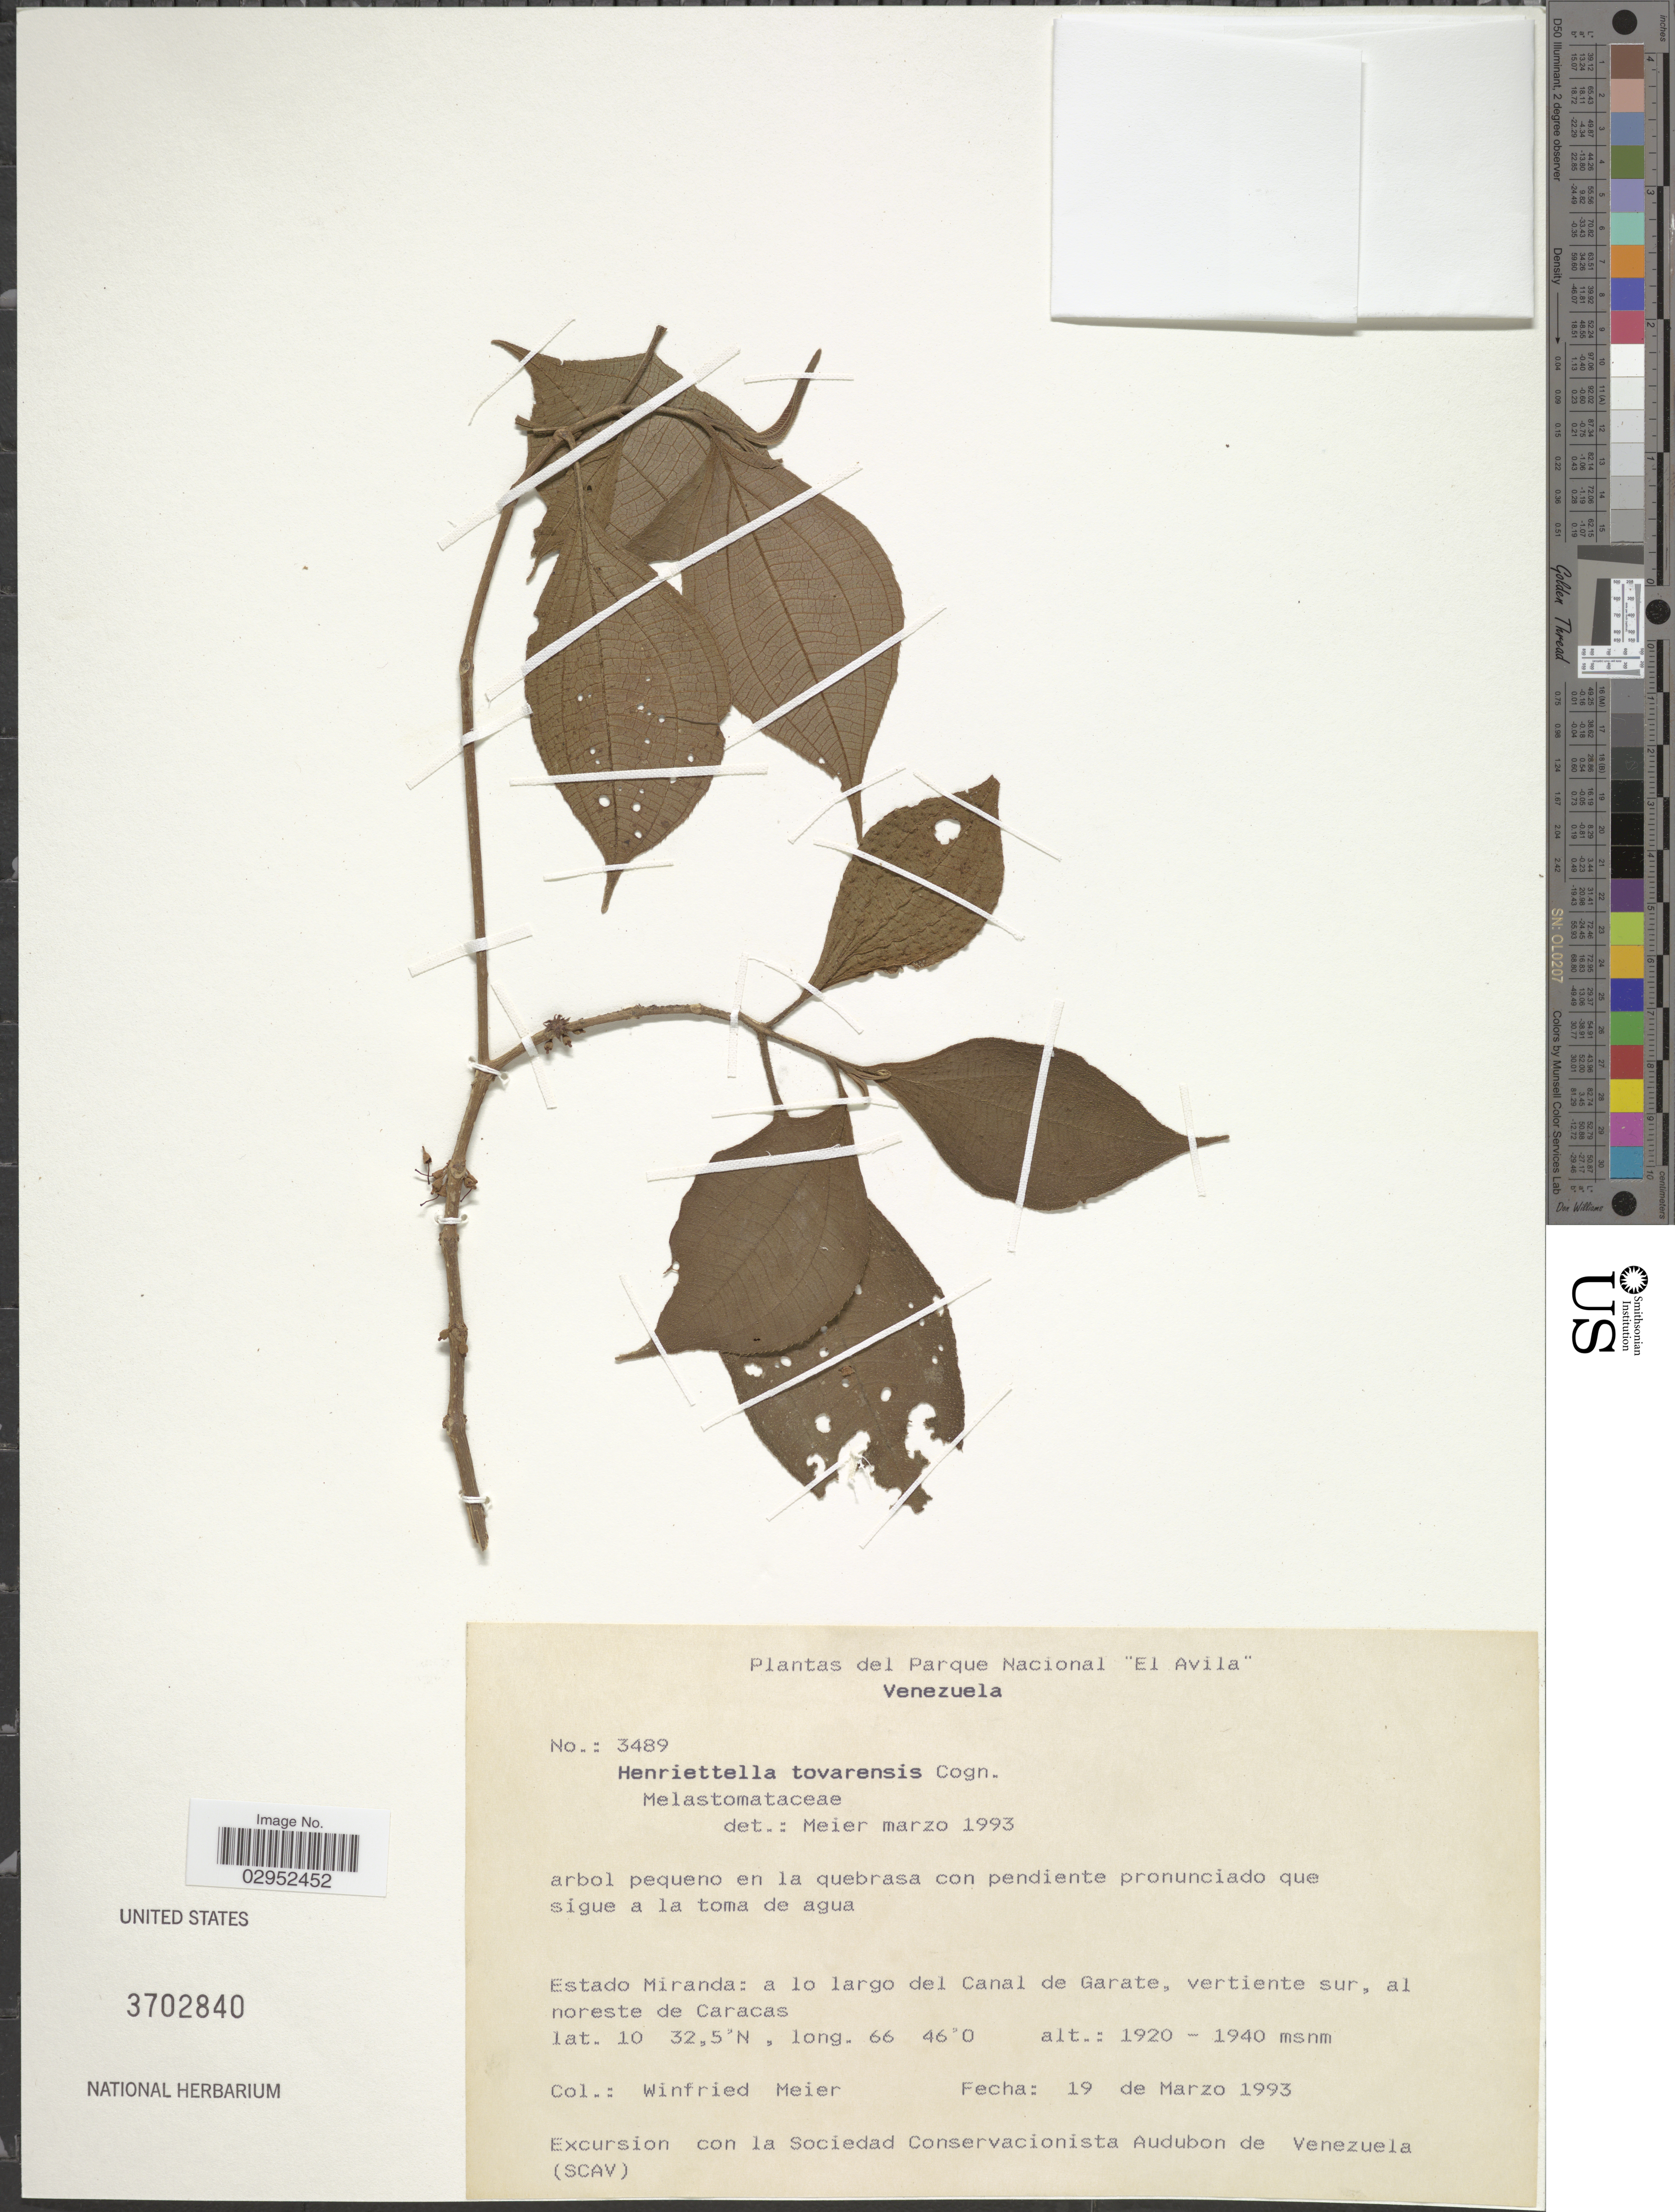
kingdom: Plantae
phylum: Tracheophyta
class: Magnoliopsida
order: Myrtales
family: Melastomataceae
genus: Henriettea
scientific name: Henriettea tovarensis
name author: (Cogn.) Penneys et al.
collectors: W. Meier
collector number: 3489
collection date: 1993-03-19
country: Venezuela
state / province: Miranda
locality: Parque Nacional "El Avila", a lo largo del Canal de Garate, vertiente sur, al noreste de Caracas.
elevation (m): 1920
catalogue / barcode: US 3702840